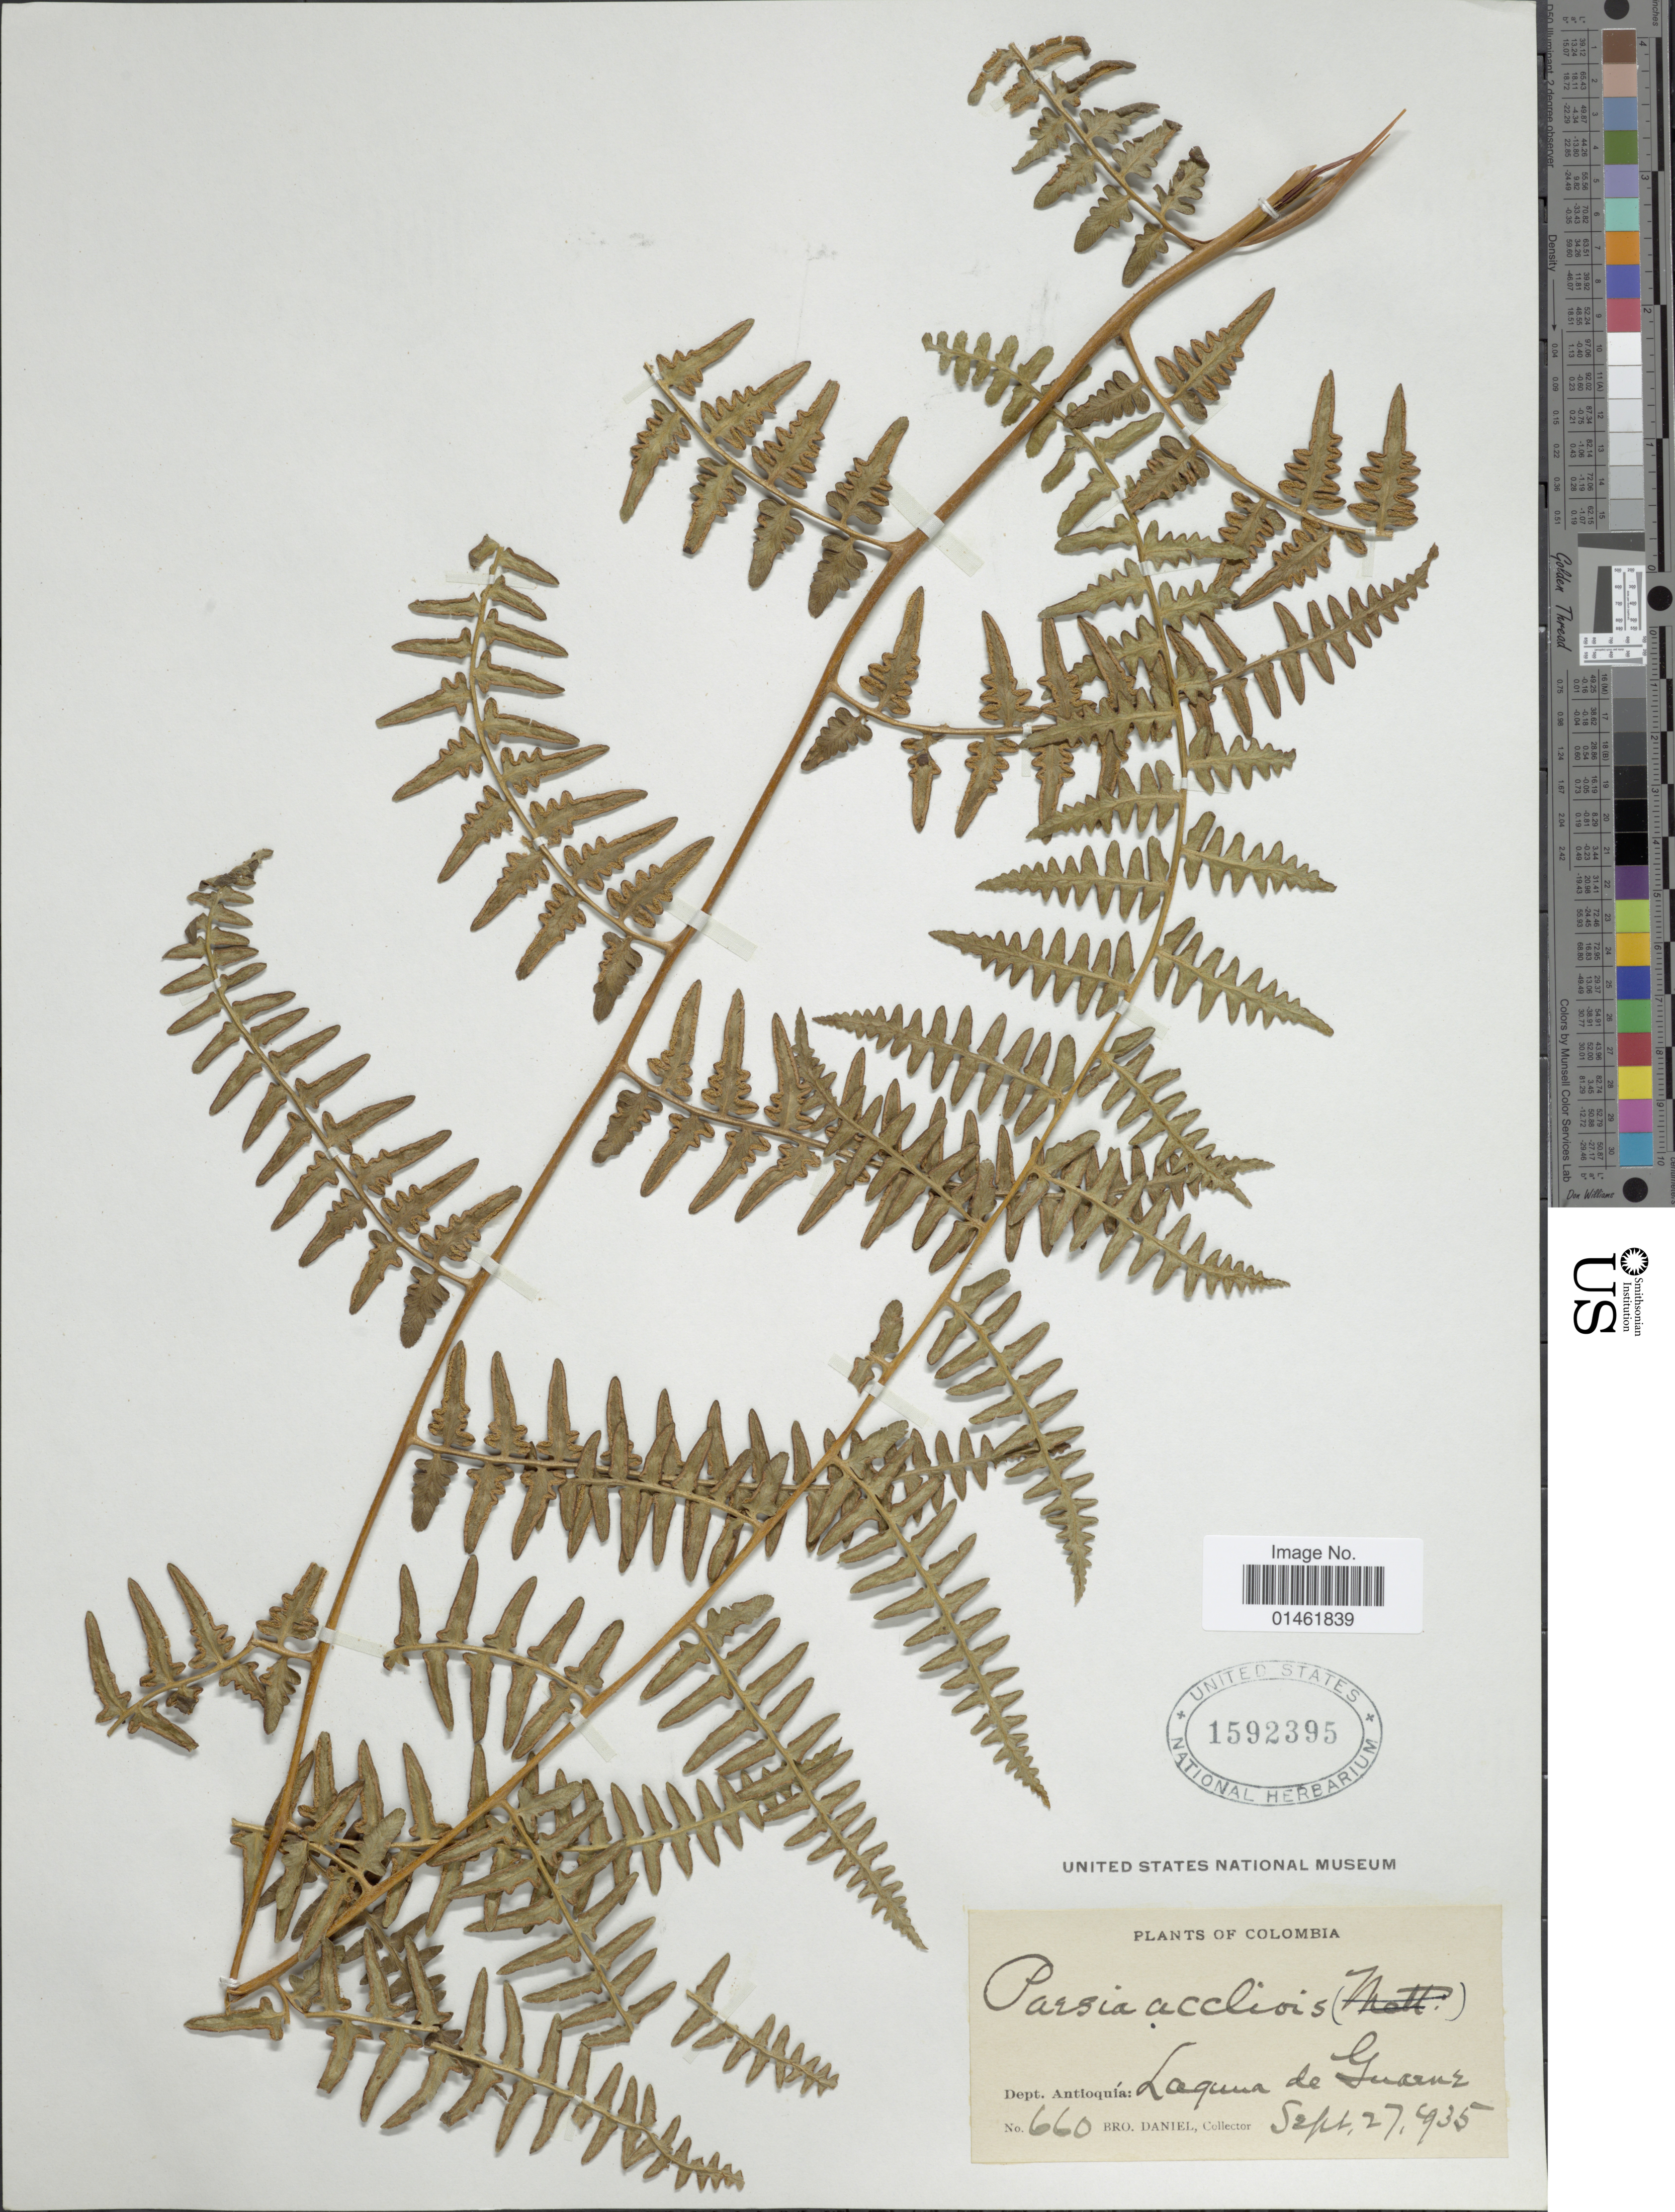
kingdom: Plantae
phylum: Tracheophyta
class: Polypodiopsida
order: Polypodiales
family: Dennstaedtiaceae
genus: Paesia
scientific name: Paesia glandulosa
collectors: Bro. Daniel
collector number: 660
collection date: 1935-09-27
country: Colombia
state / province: Antioquia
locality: Dept. Antioquia: Laguna de Guarne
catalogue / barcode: US 1592395